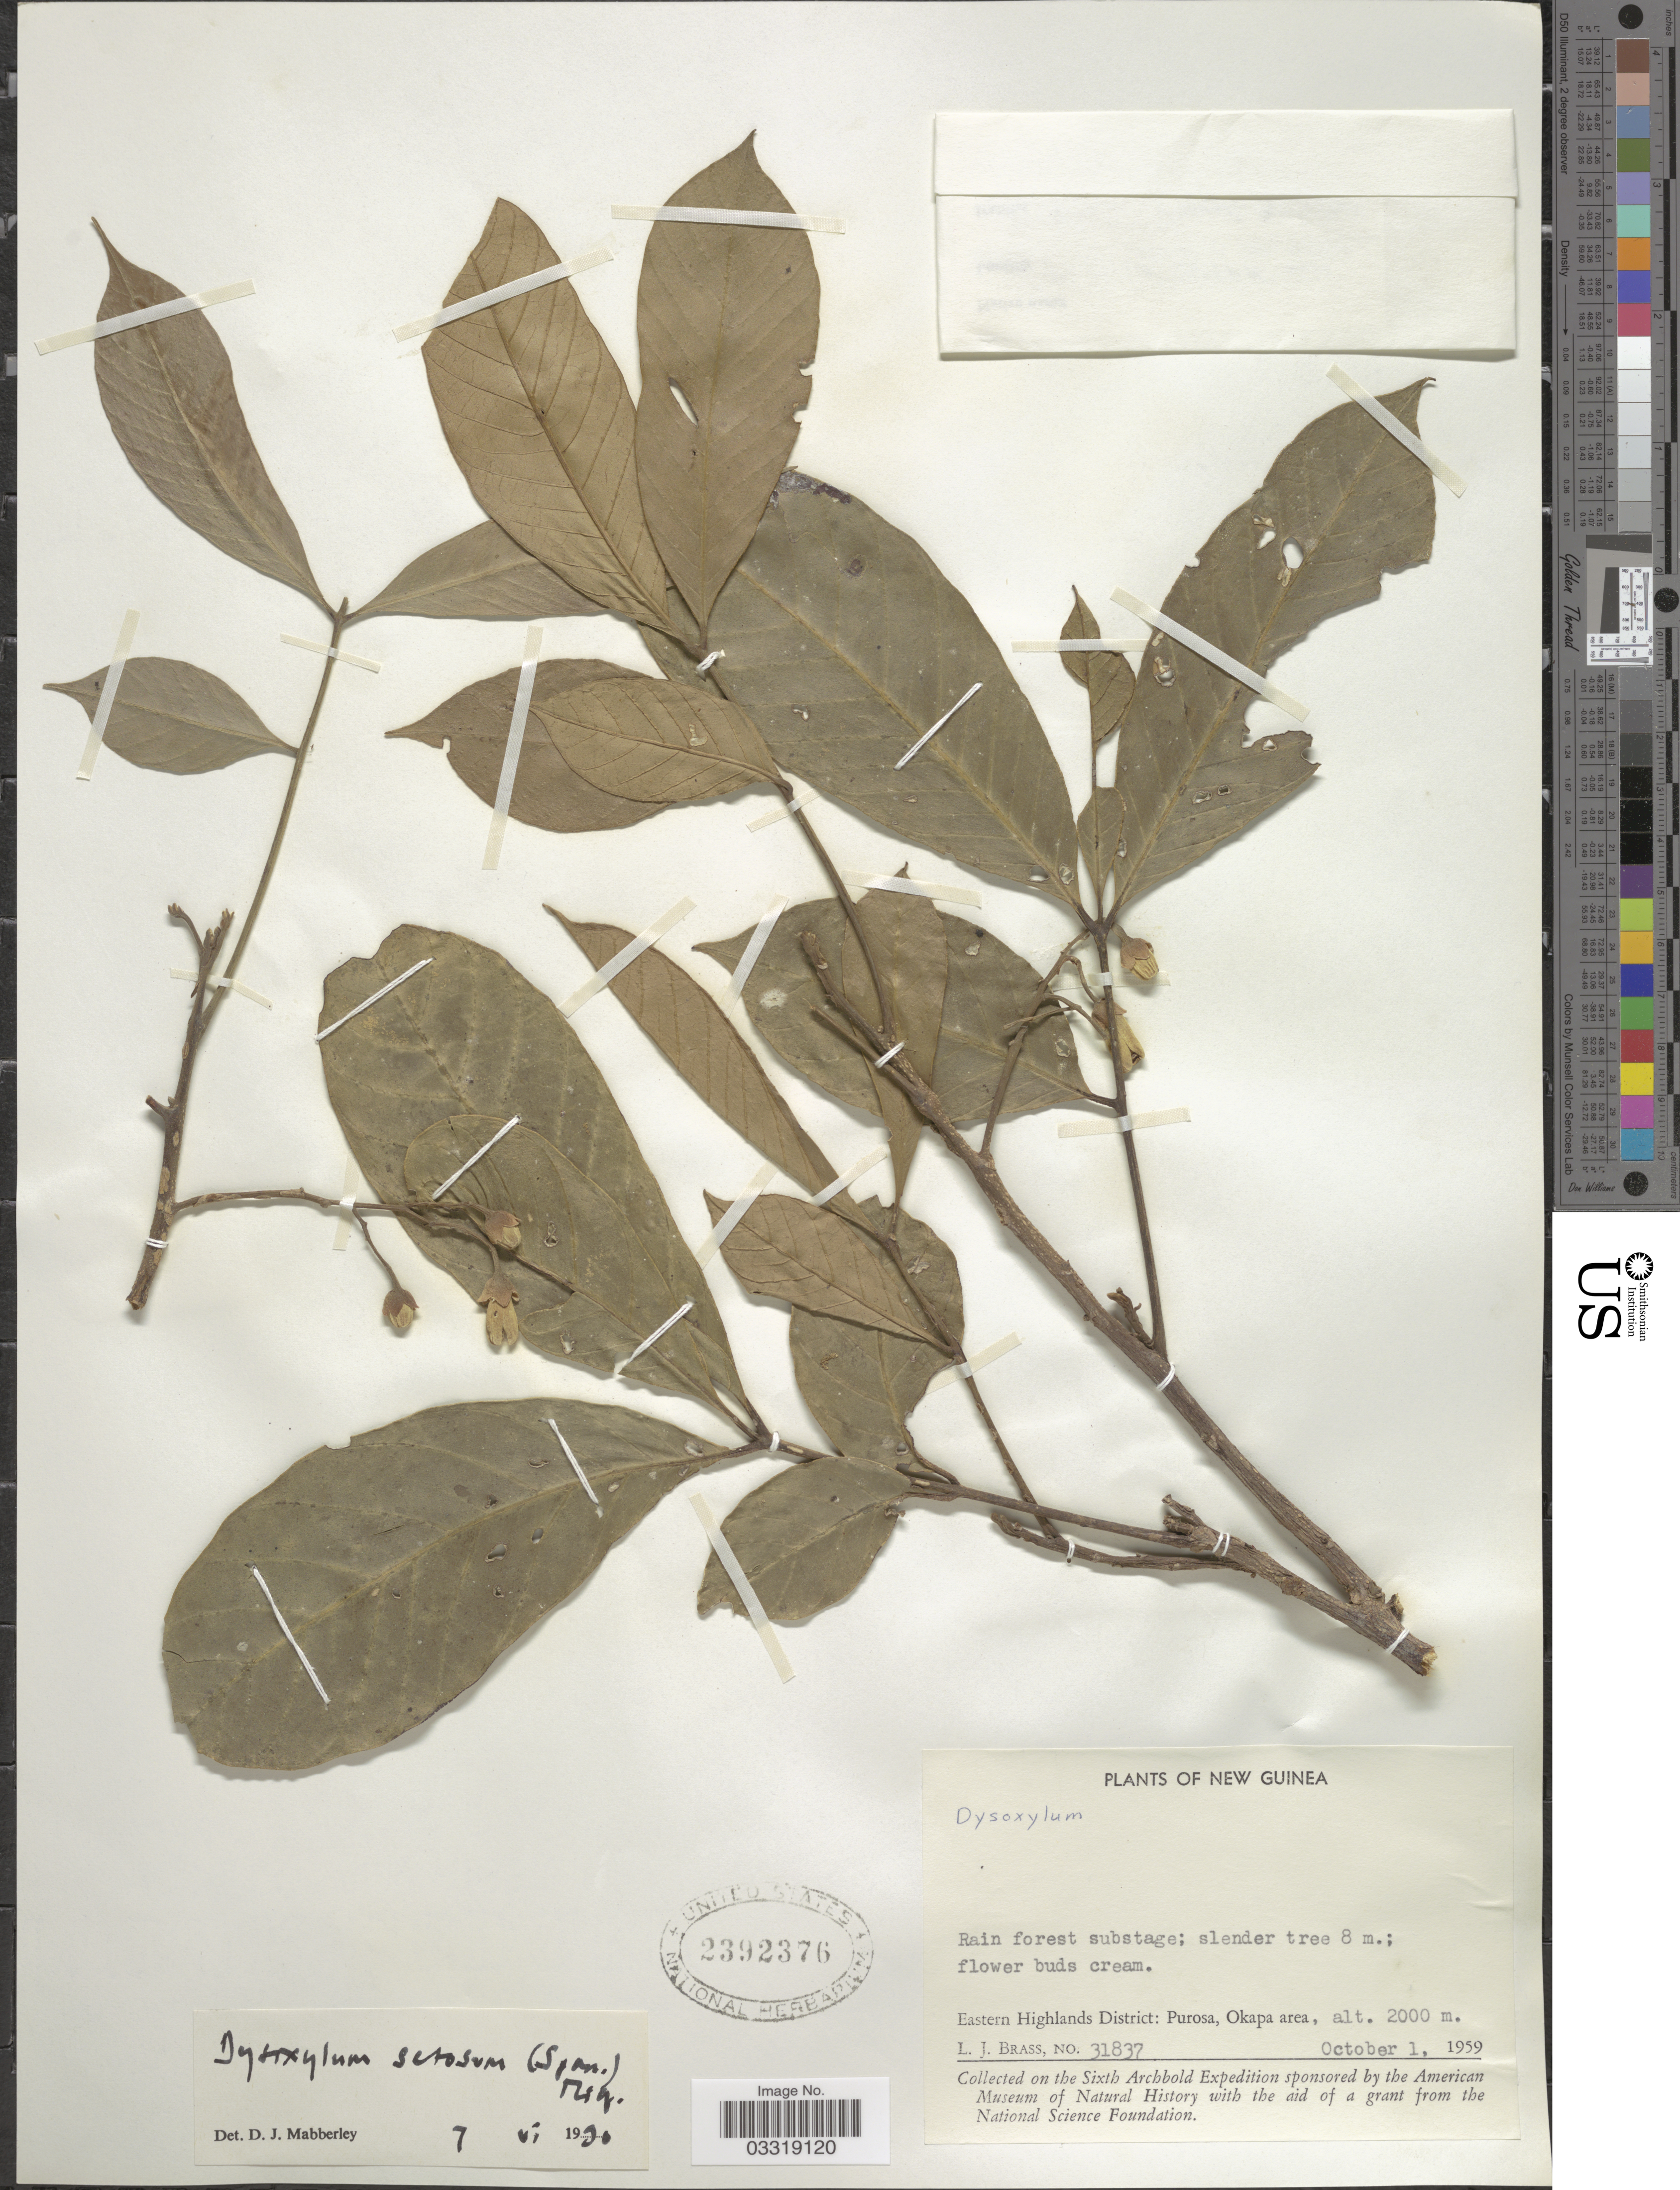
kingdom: Plantae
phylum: Tracheophyta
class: Magnoliopsida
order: Sapindales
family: Meliaceae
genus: Didymocheton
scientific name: Didymocheton setosus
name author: (Span.) Mabb. & Holzmeyer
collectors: L. J. Brass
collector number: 31837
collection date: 1959-10-01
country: Papua New Guinea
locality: New Guinea. Eastern Highlands District: Purosa, Okapa area.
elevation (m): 2000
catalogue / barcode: US 2392376